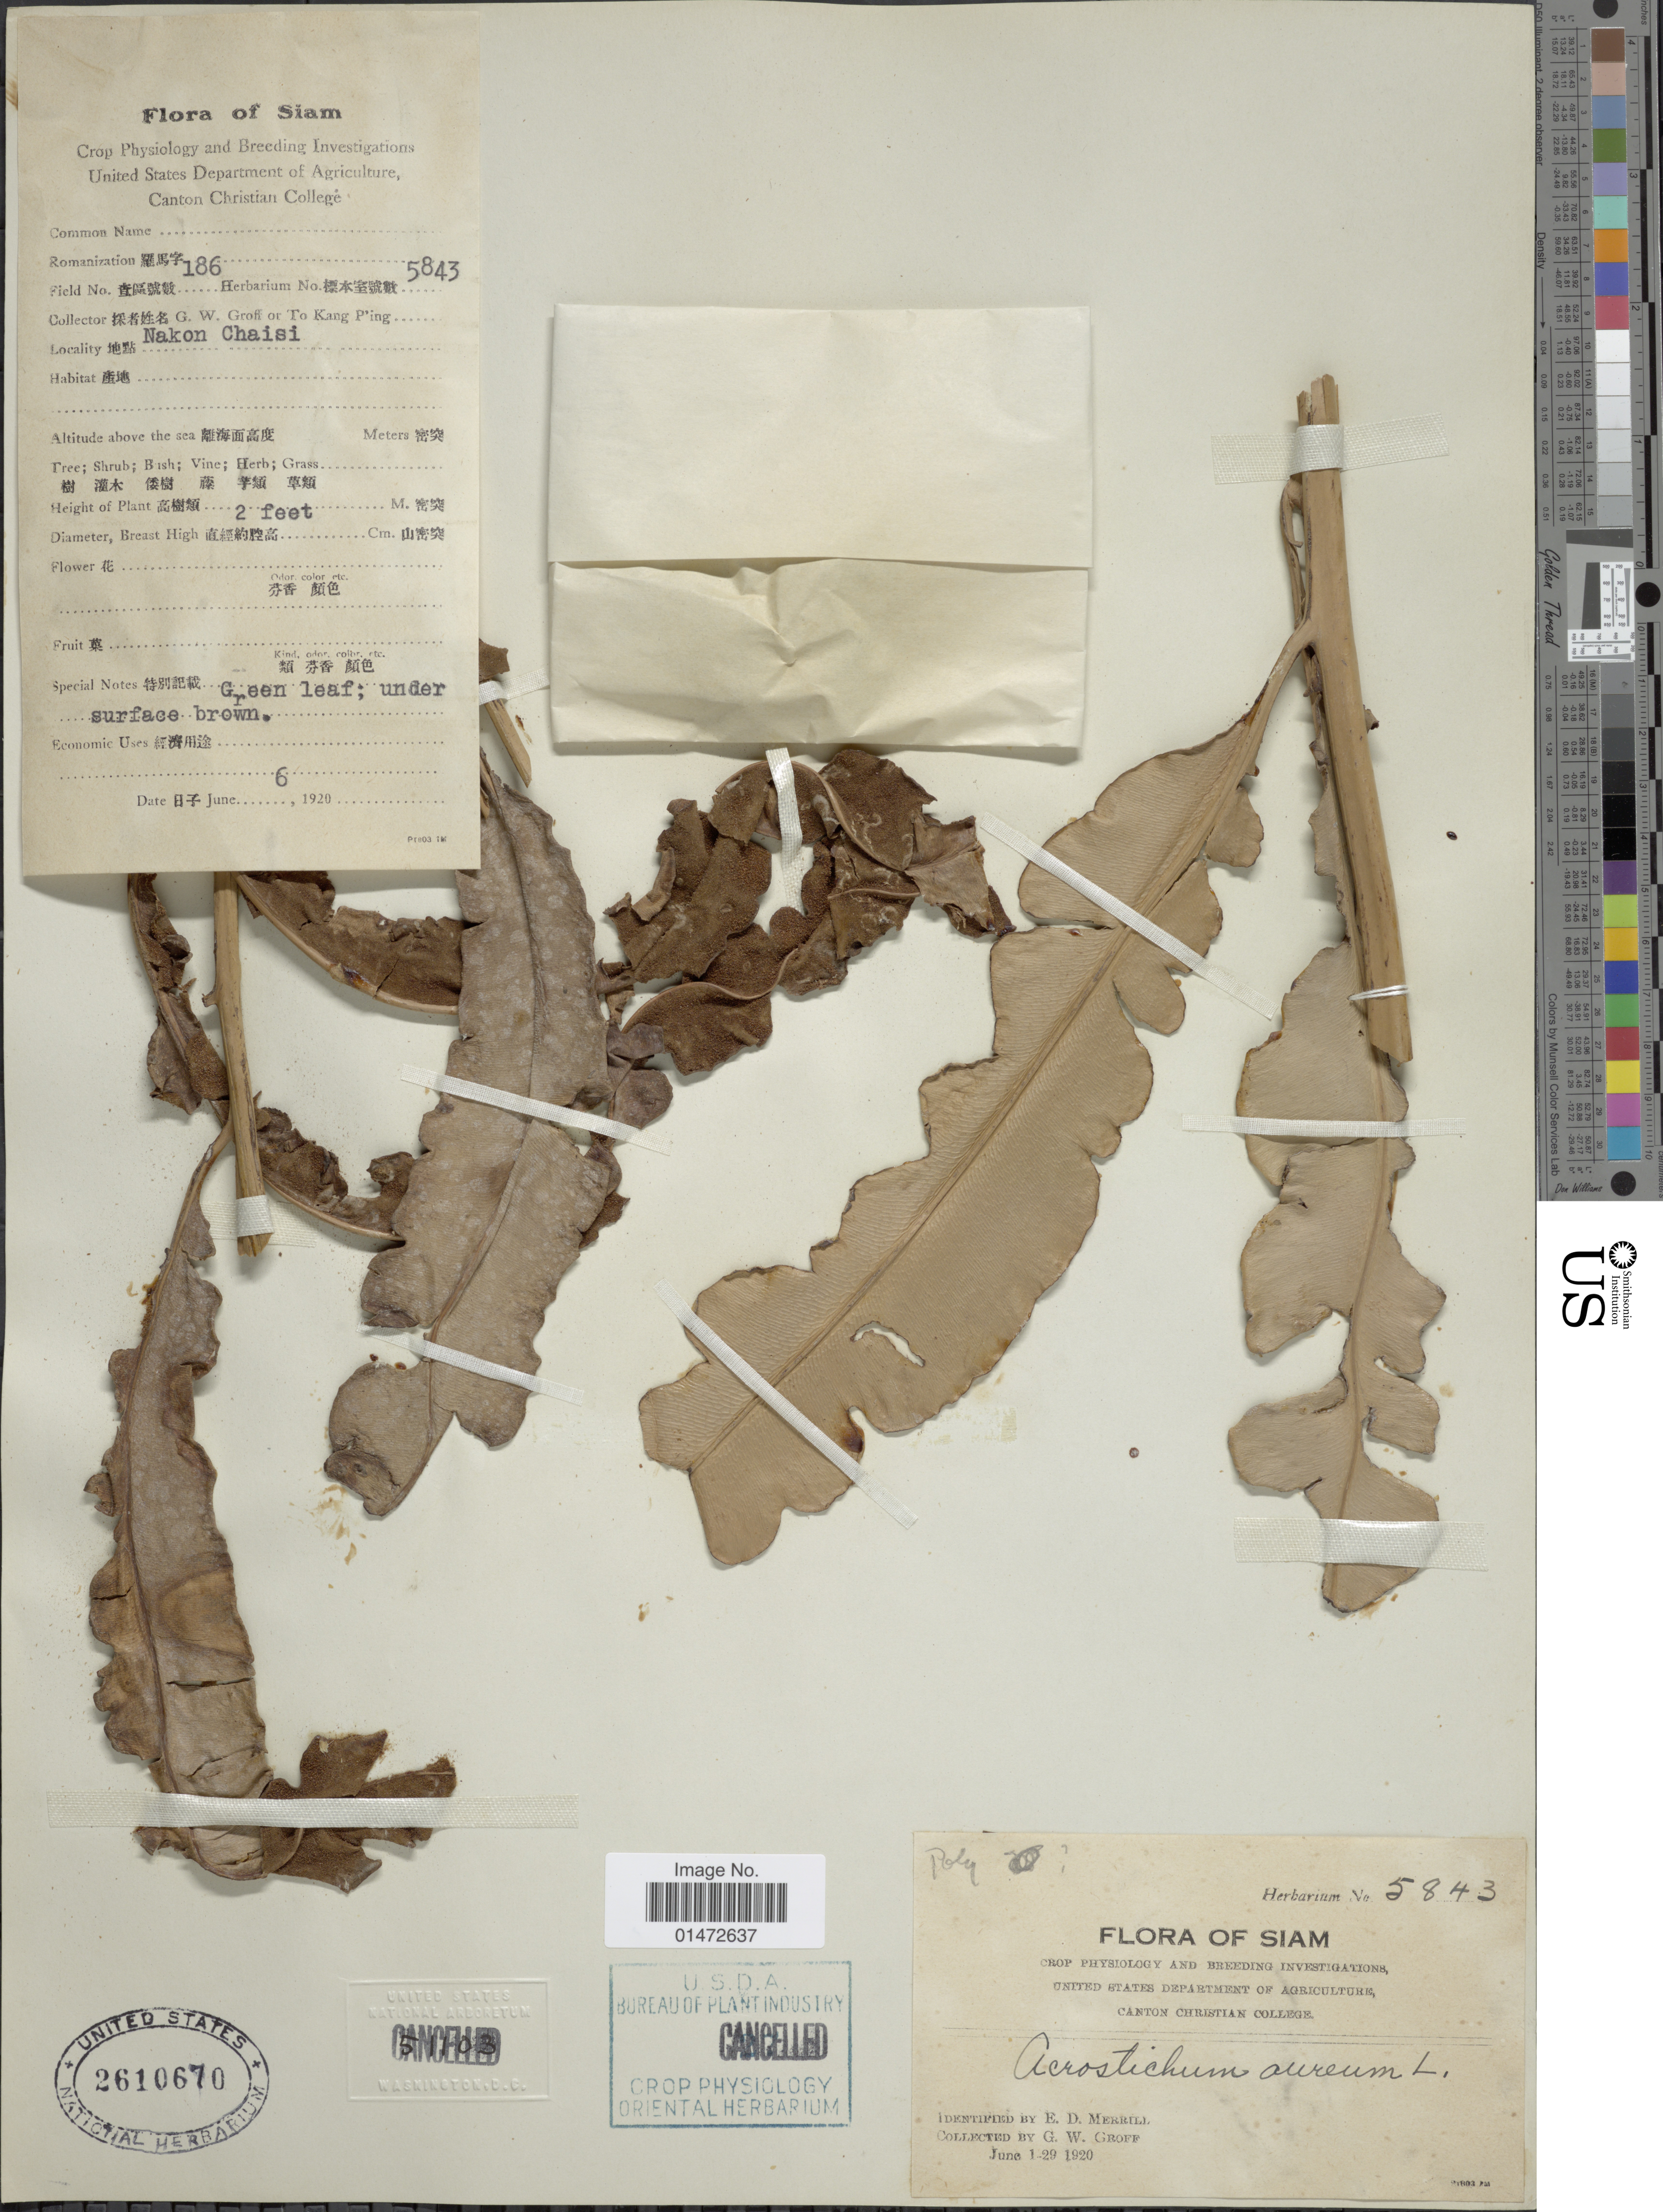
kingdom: Plantae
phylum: Tracheophyta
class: Polypodiopsida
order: Polypodiales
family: Pteridaceae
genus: Acrostichum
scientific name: Acrostichum aureum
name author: L.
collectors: G. Groff & T. Ping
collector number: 186/5843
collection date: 1920-06-06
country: Thailand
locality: Siam. Nakon Chaisi.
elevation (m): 1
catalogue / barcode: US 2610670